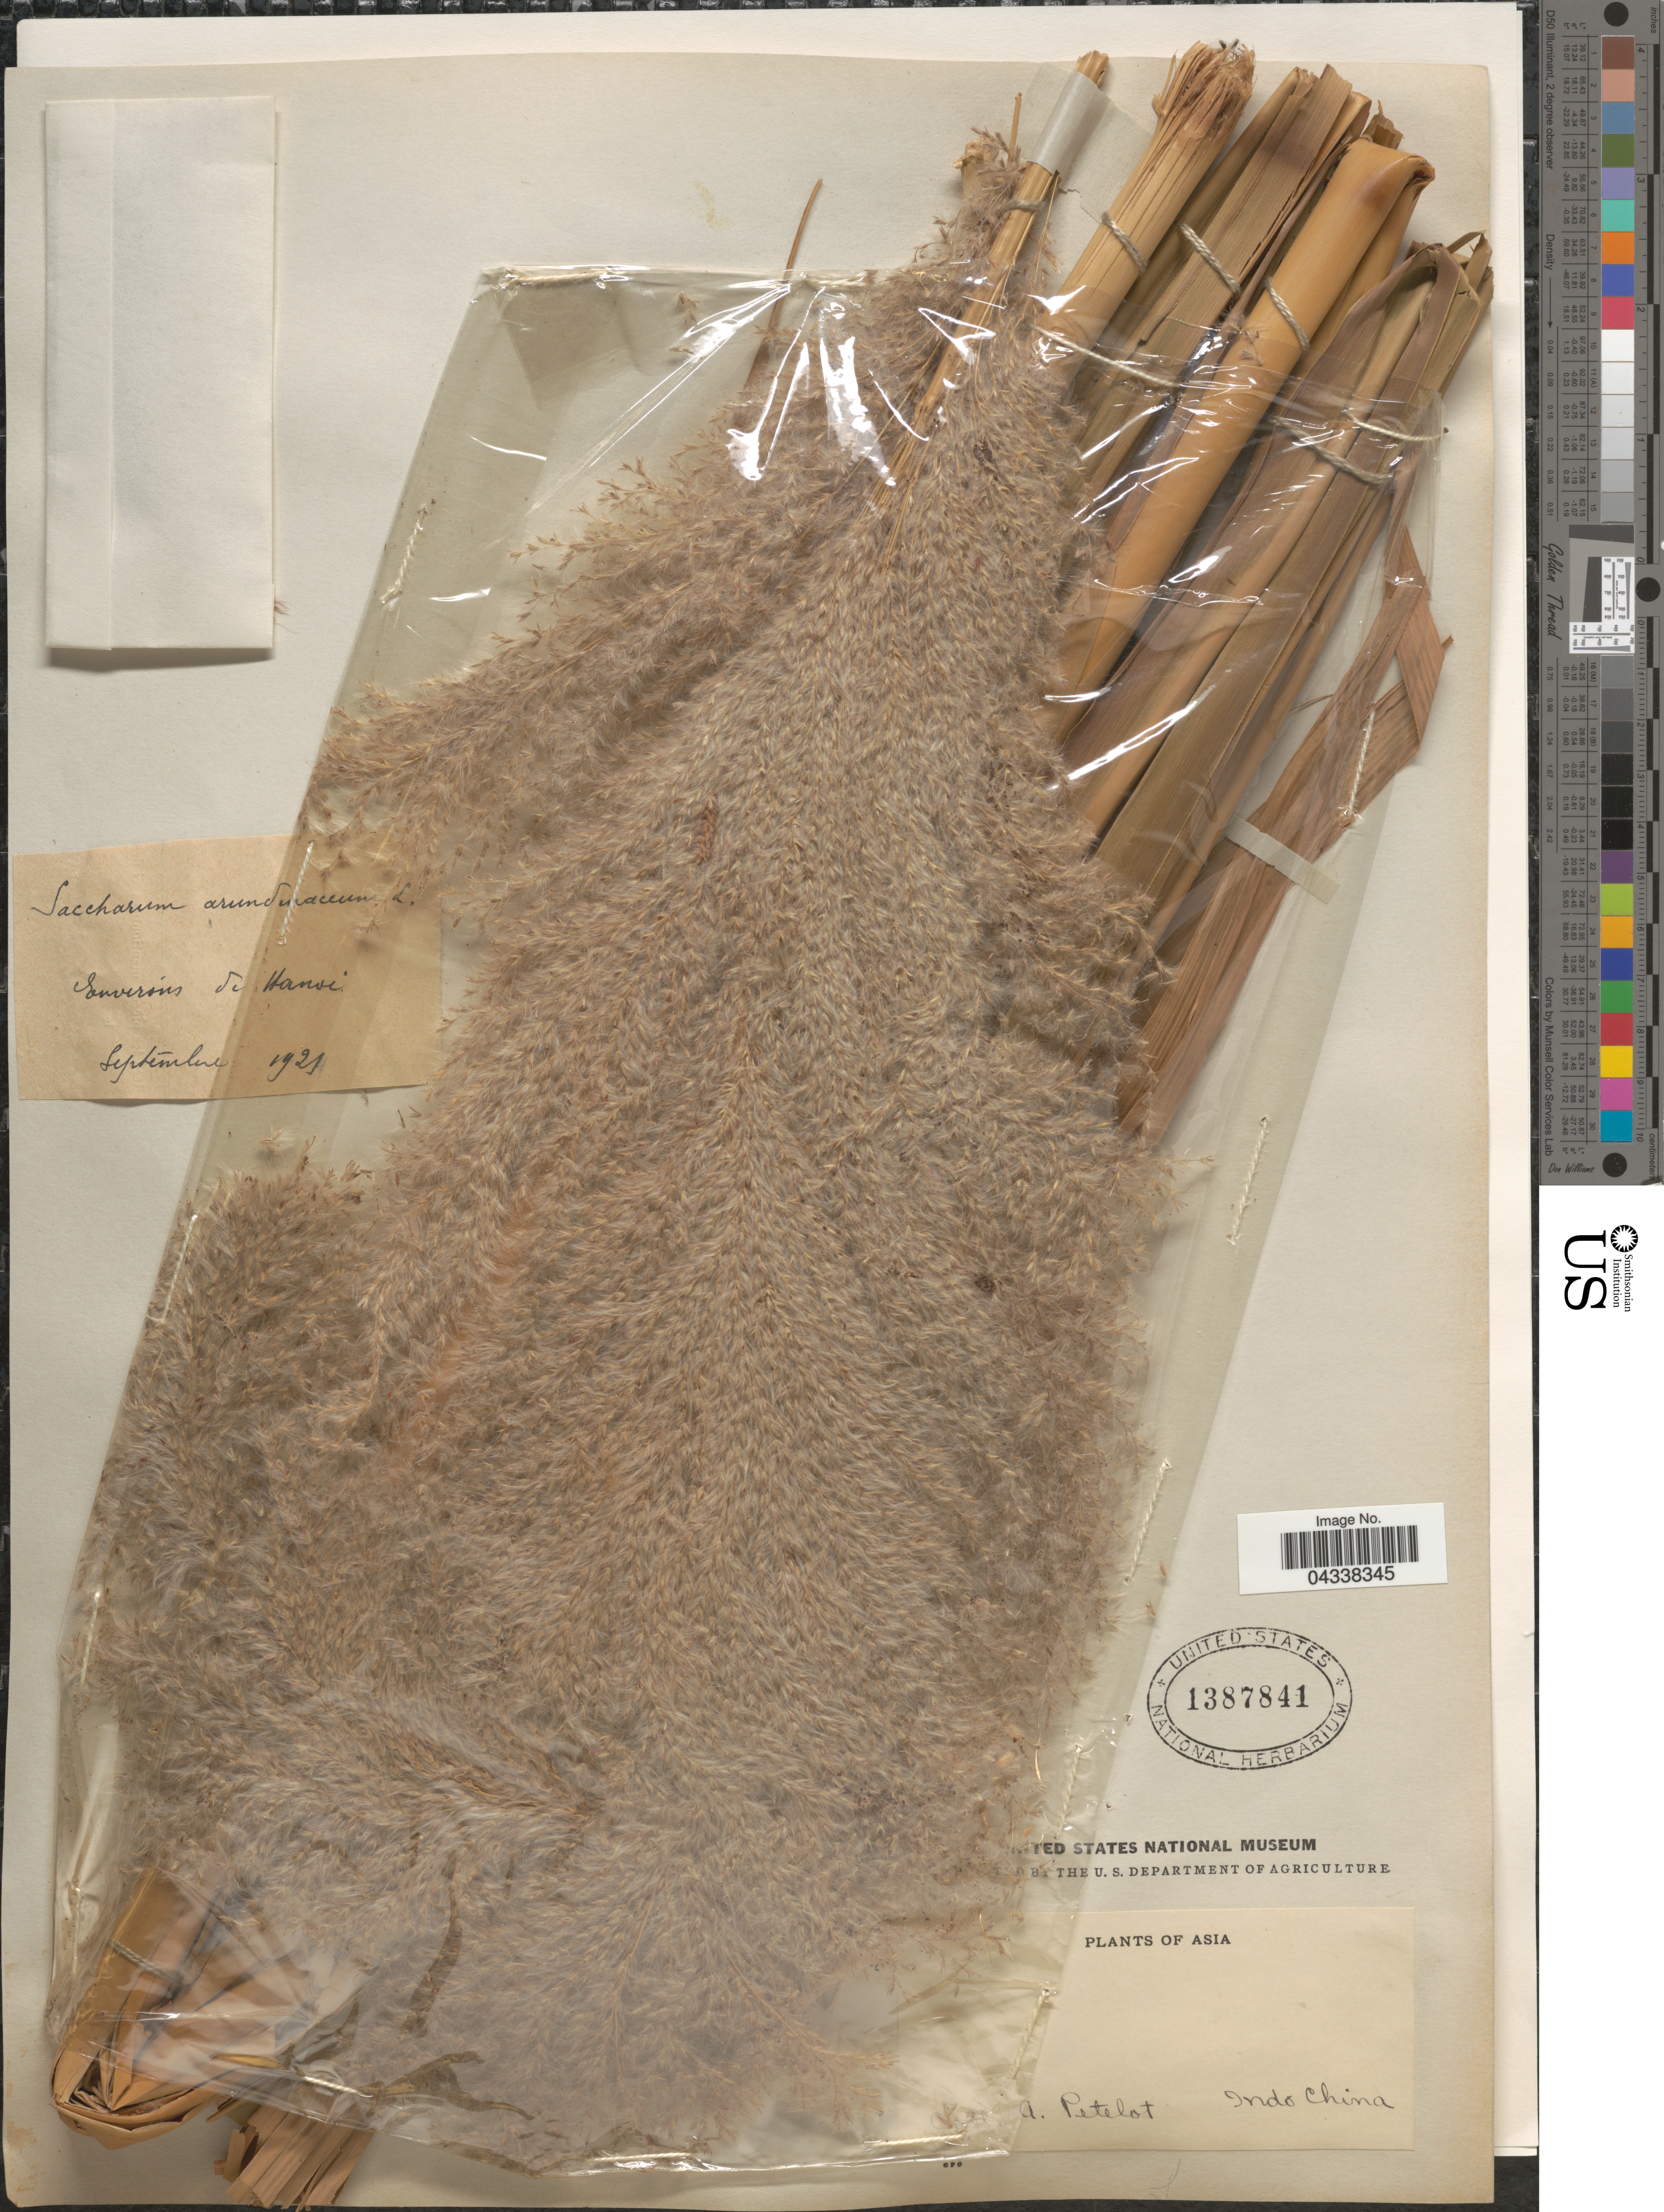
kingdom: Plantae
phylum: Tracheophyta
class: Liliopsida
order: Poales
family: Poaceae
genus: Tripidium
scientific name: Tripidium arundinaceum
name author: (Retz.) Welker et al.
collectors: A. Petelot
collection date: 1921-09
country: Vietnam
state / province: Ha Noi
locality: Environs de Hanoi. Indo China. Asia.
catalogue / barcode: US 1387841